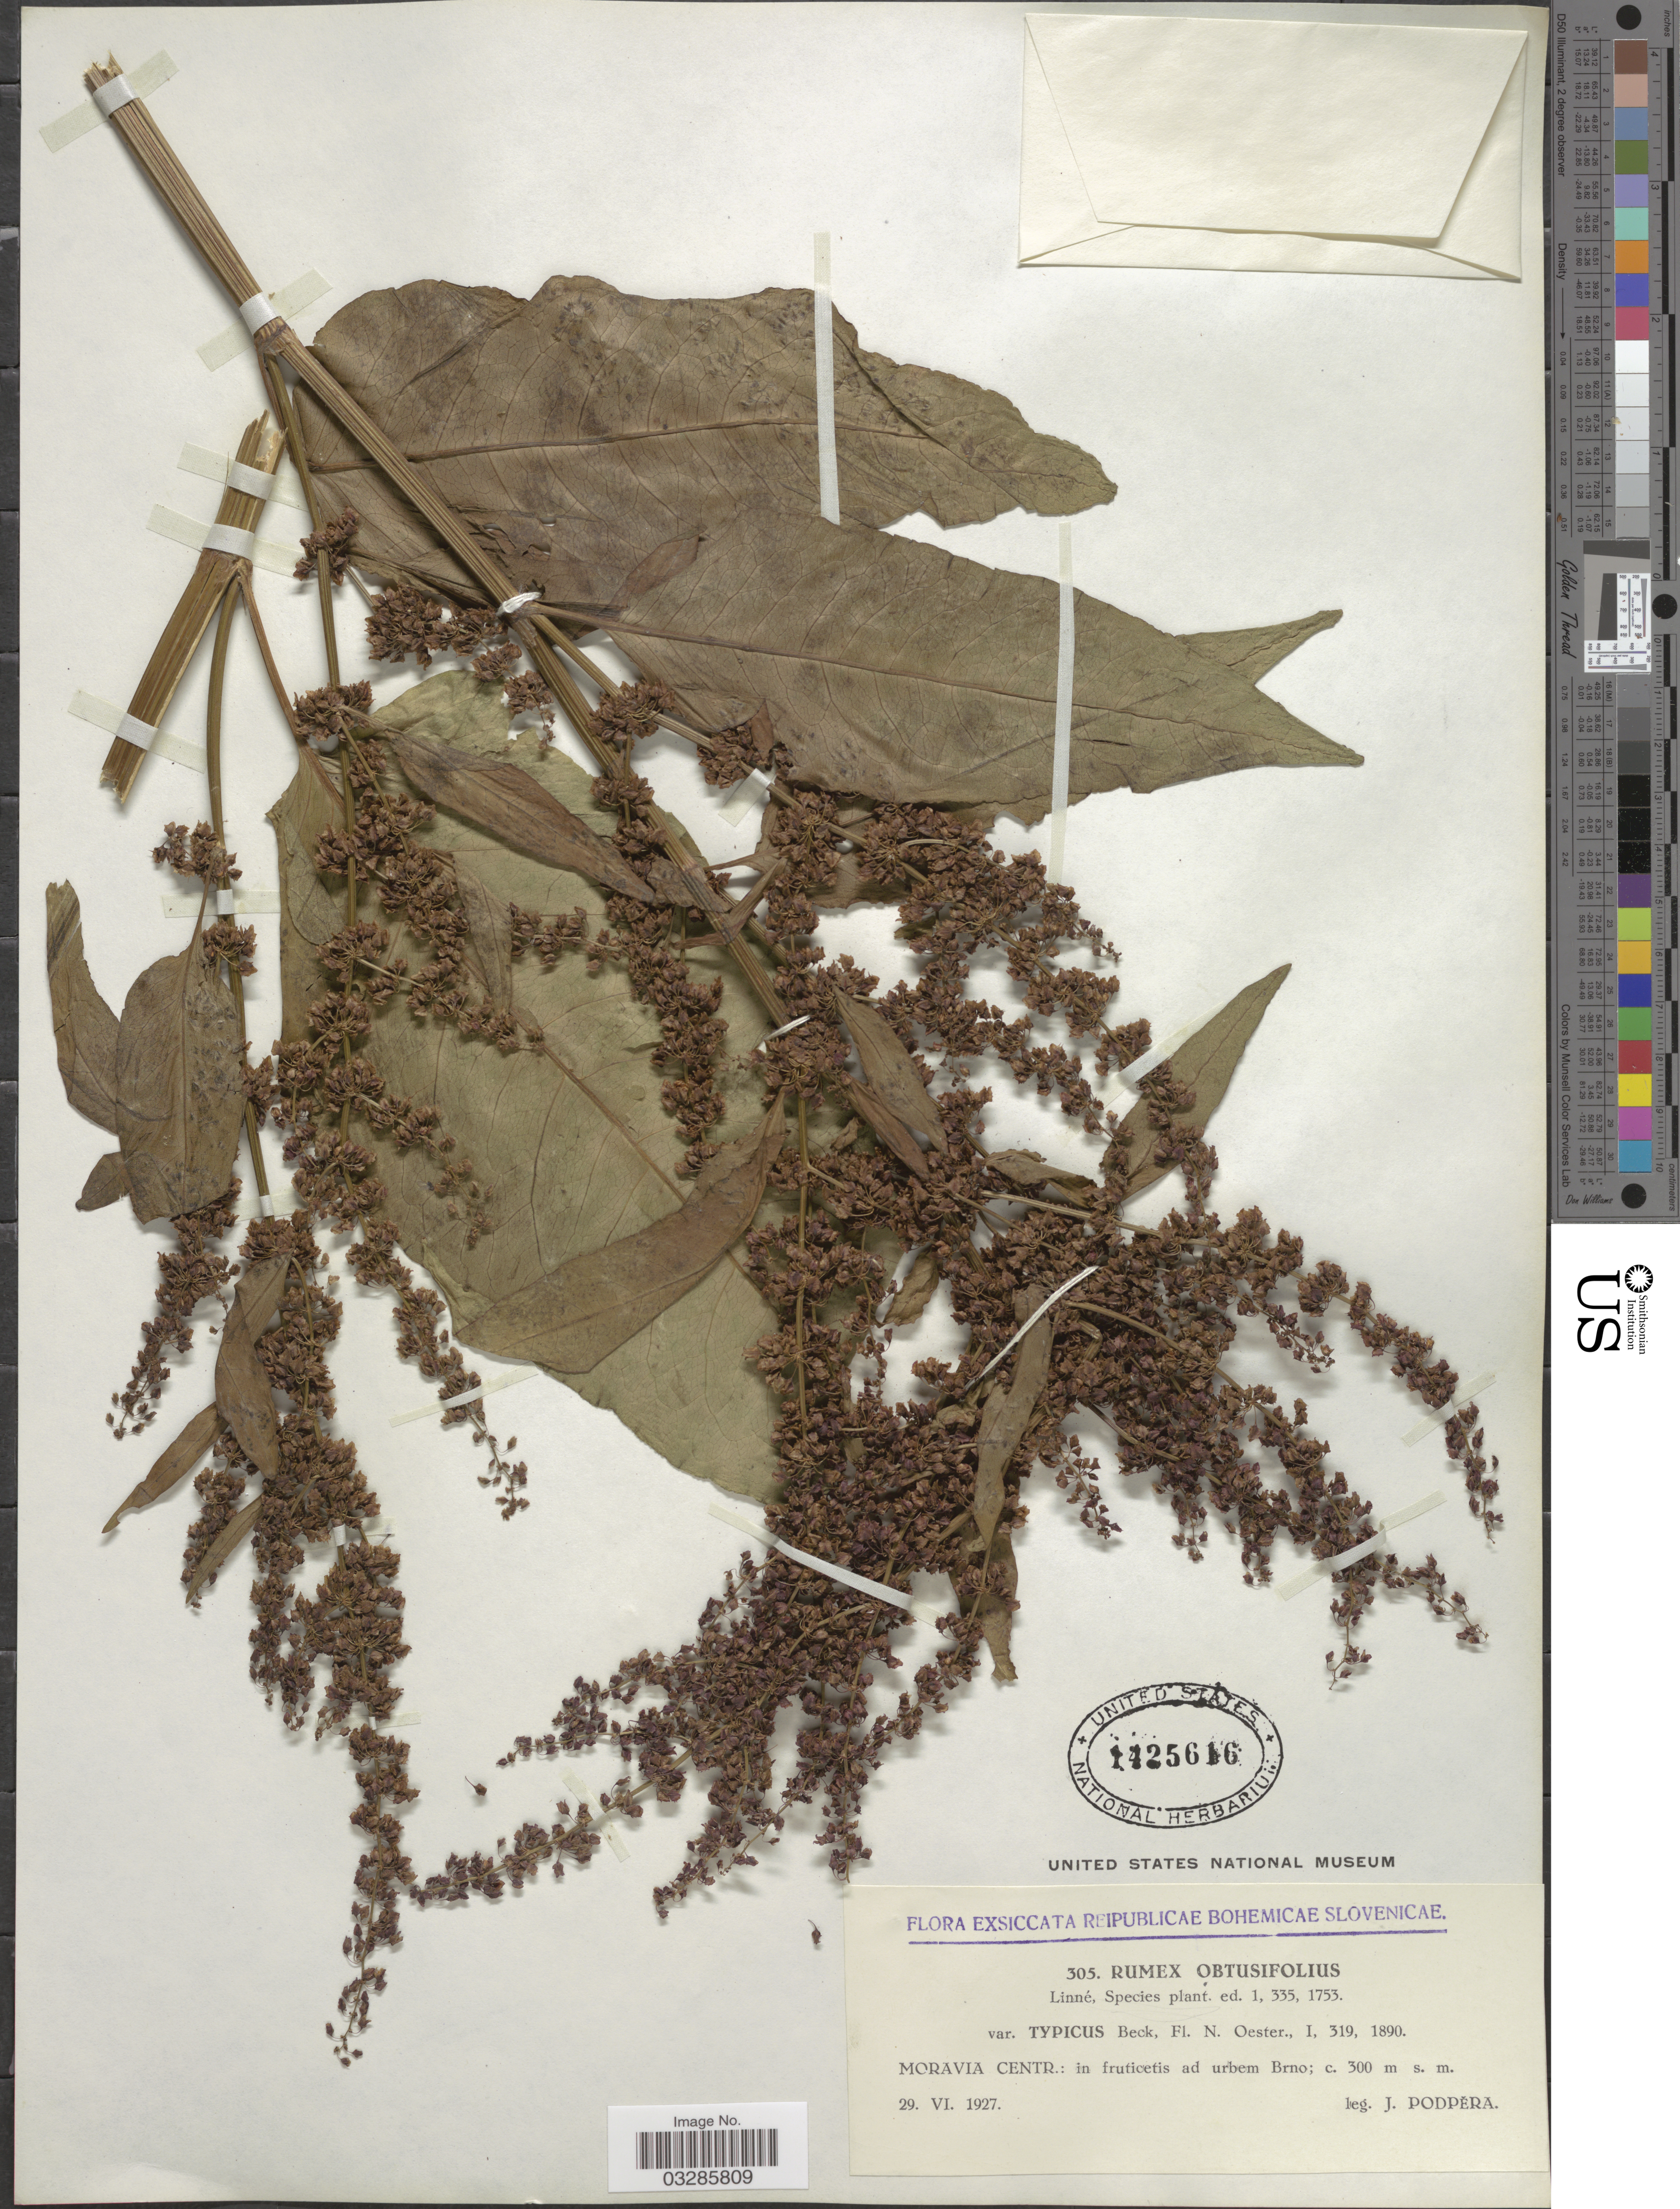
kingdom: Plantae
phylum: Tracheophyta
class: Magnoliopsida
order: Caryophyllales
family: Polygonaceae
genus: Rumex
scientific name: Rumex obtusifolius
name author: L.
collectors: J. Podpera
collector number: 305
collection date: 1927-06-29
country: Czechia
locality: Reipublicae Bohemicae Slovenicae, Moravia Centr.: in fruticetis ad urbem Brno.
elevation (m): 300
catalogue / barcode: US 1425616